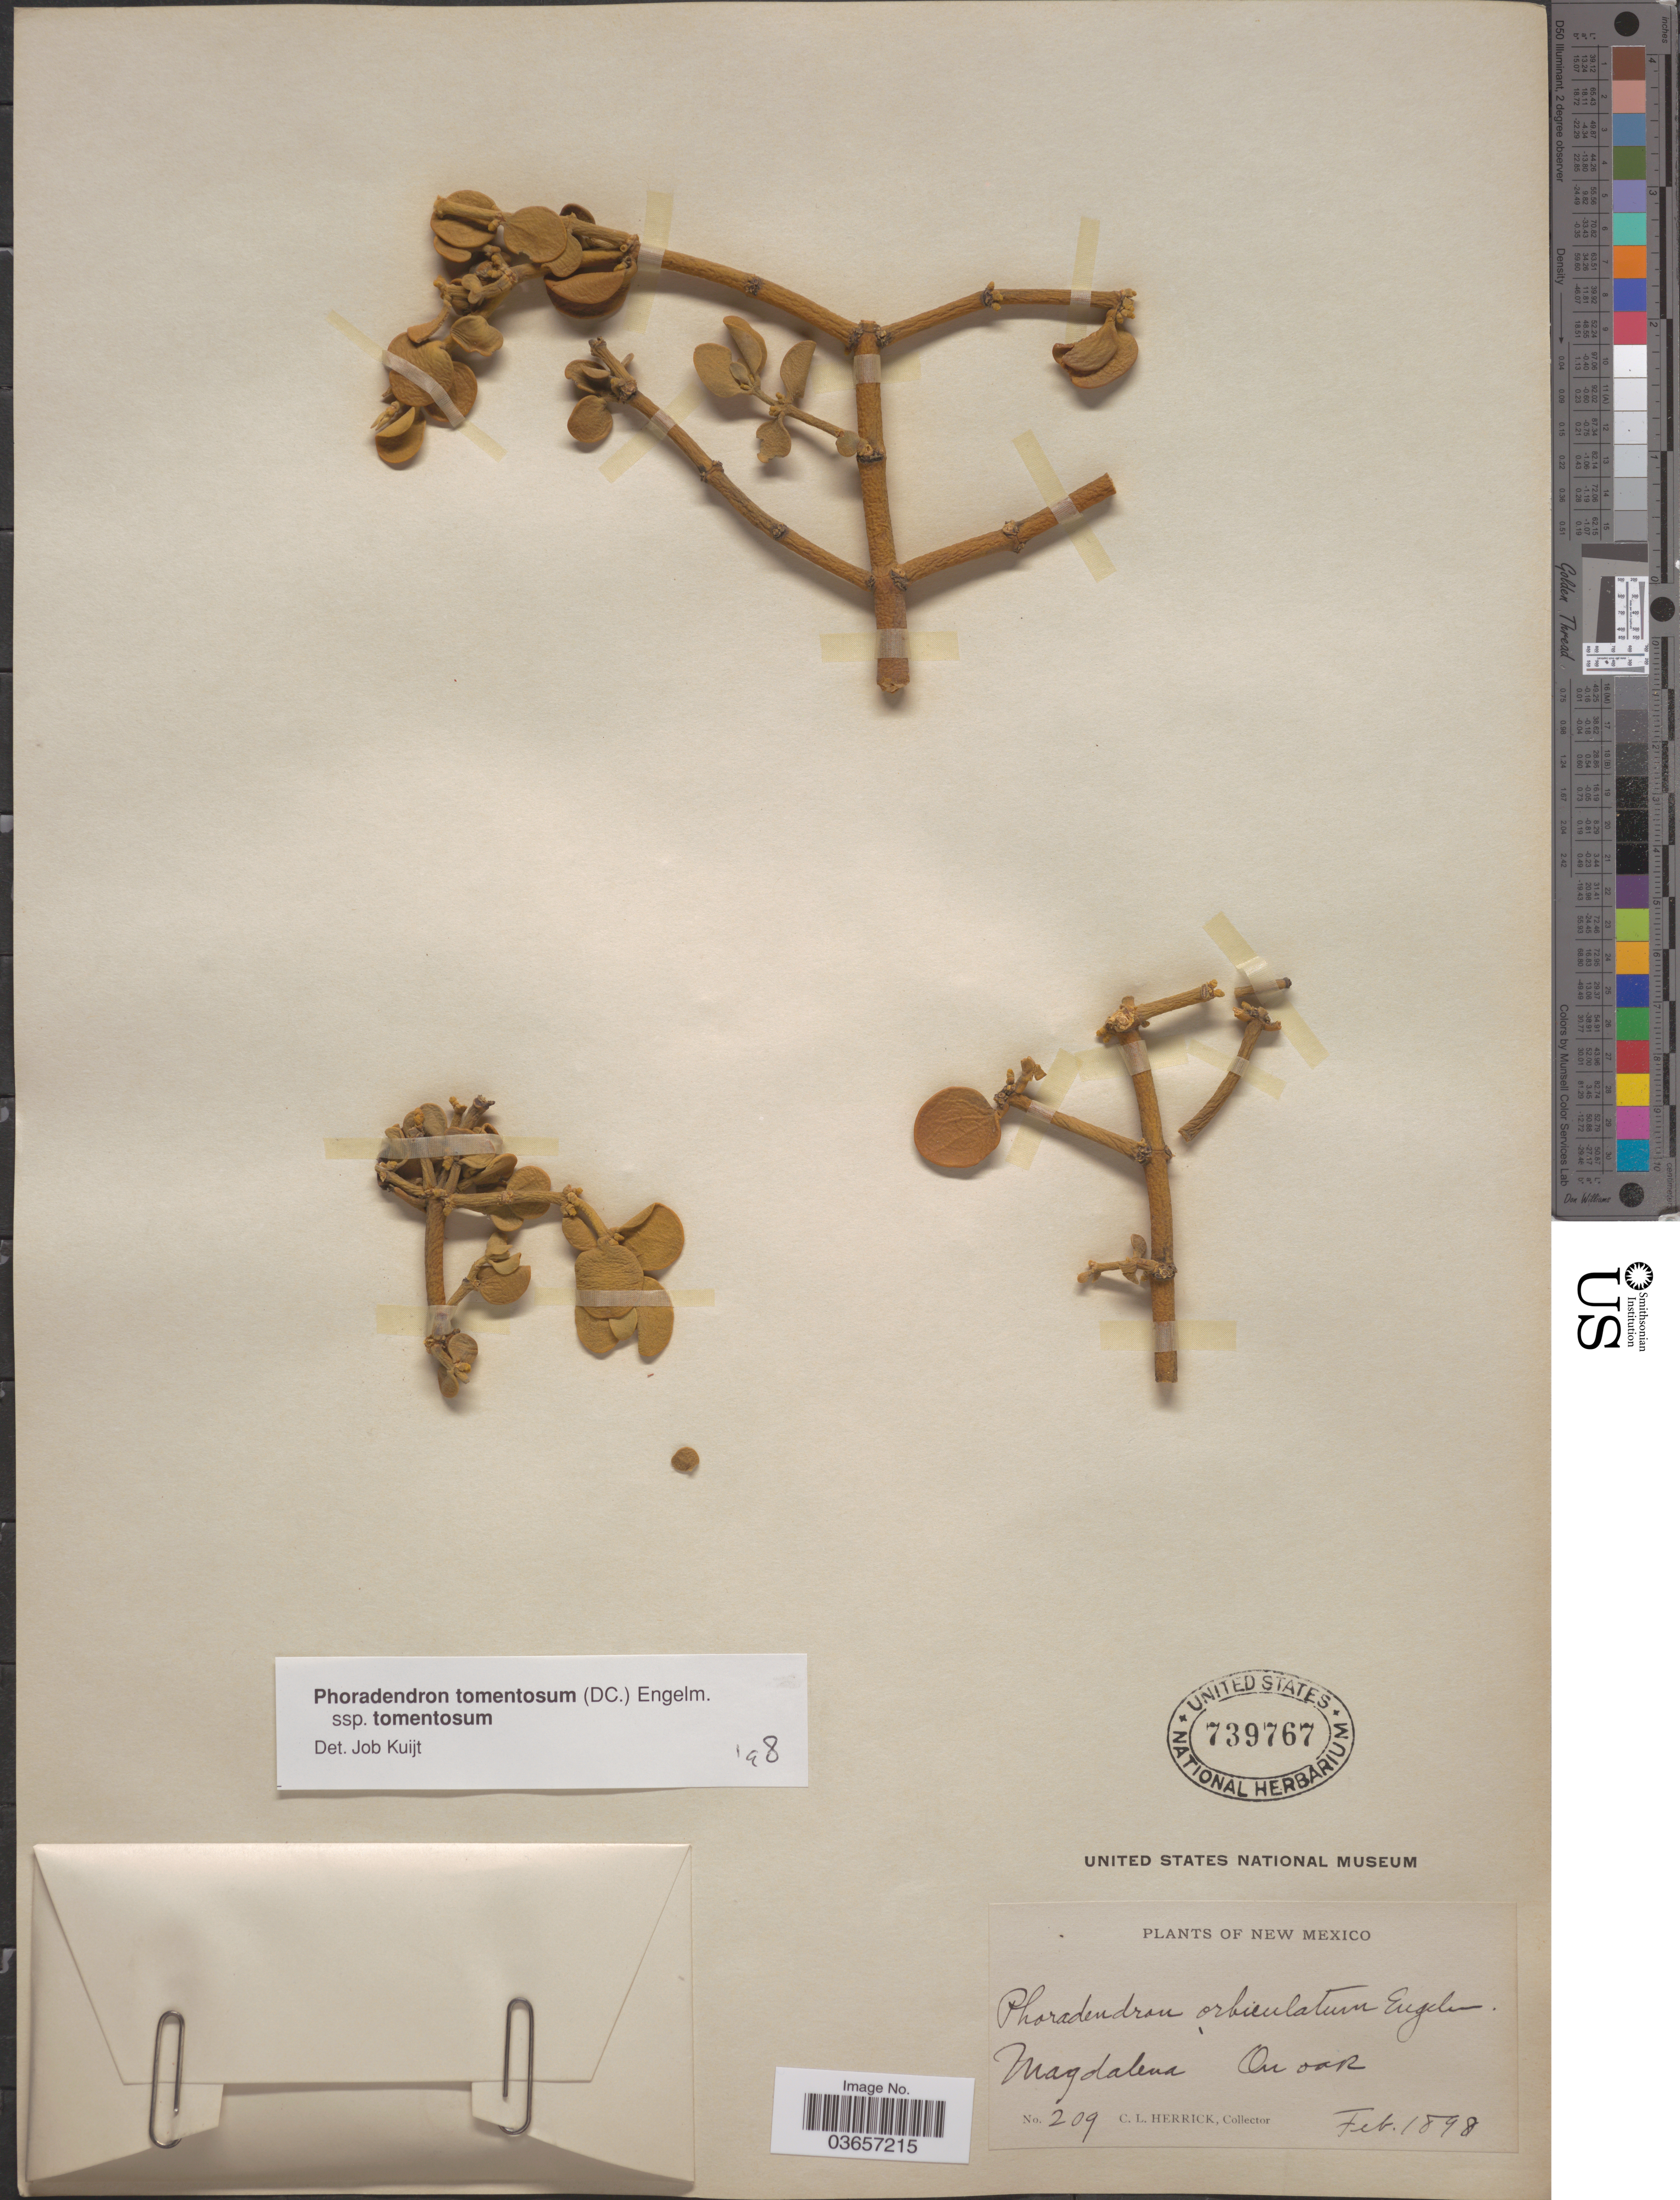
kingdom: Plantae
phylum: Tracheophyta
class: Magnoliopsida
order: Santalales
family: Viscaceae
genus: Phoradendron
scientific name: Phoradendron tomentosum subsp. tomentosum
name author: DC.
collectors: C. Herrick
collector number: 209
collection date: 1898-02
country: United States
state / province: New Mexico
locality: Magdalena.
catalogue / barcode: US 739767